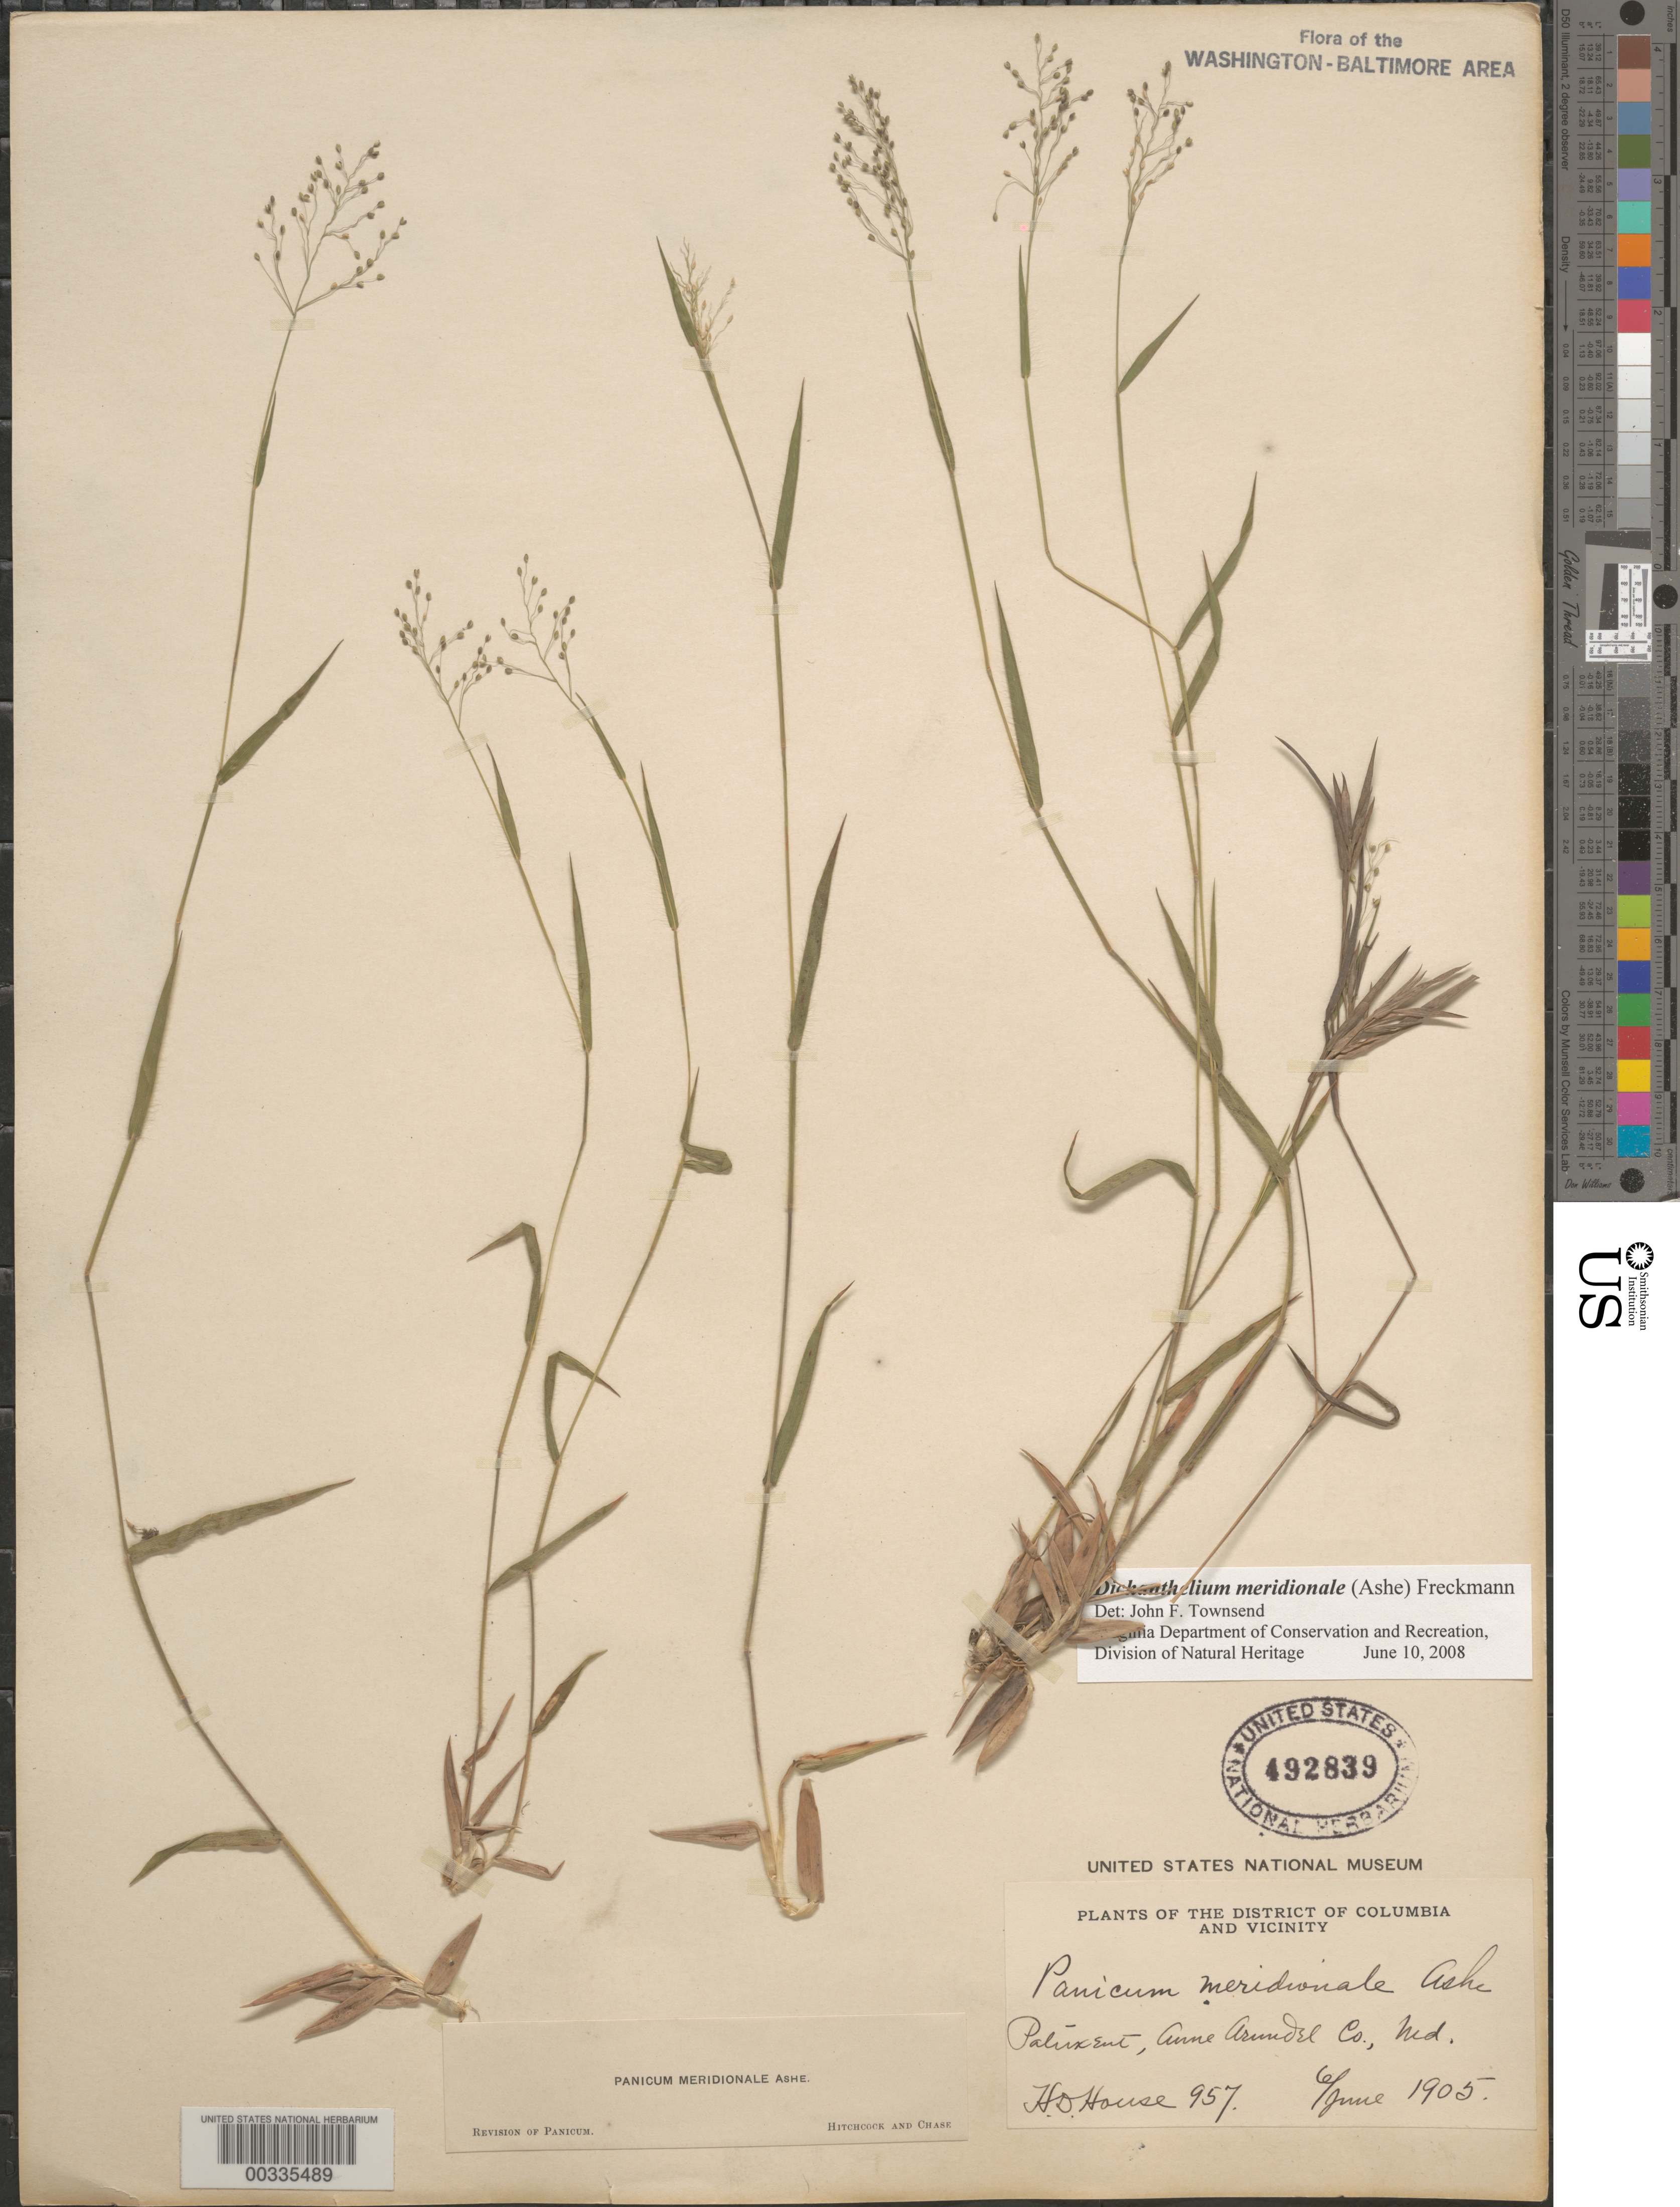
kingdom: Plantae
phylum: Tracheophyta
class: Liliopsida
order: Poales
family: Poaceae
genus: Dichanthelium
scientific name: Dichanthelium meridionale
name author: (Ashe) Freckmann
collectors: H. D. House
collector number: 957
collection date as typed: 06 Jun 1905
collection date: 1905-06-06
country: United States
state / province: Maryland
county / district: Anne Arundel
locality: Patuxent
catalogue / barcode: US 492839